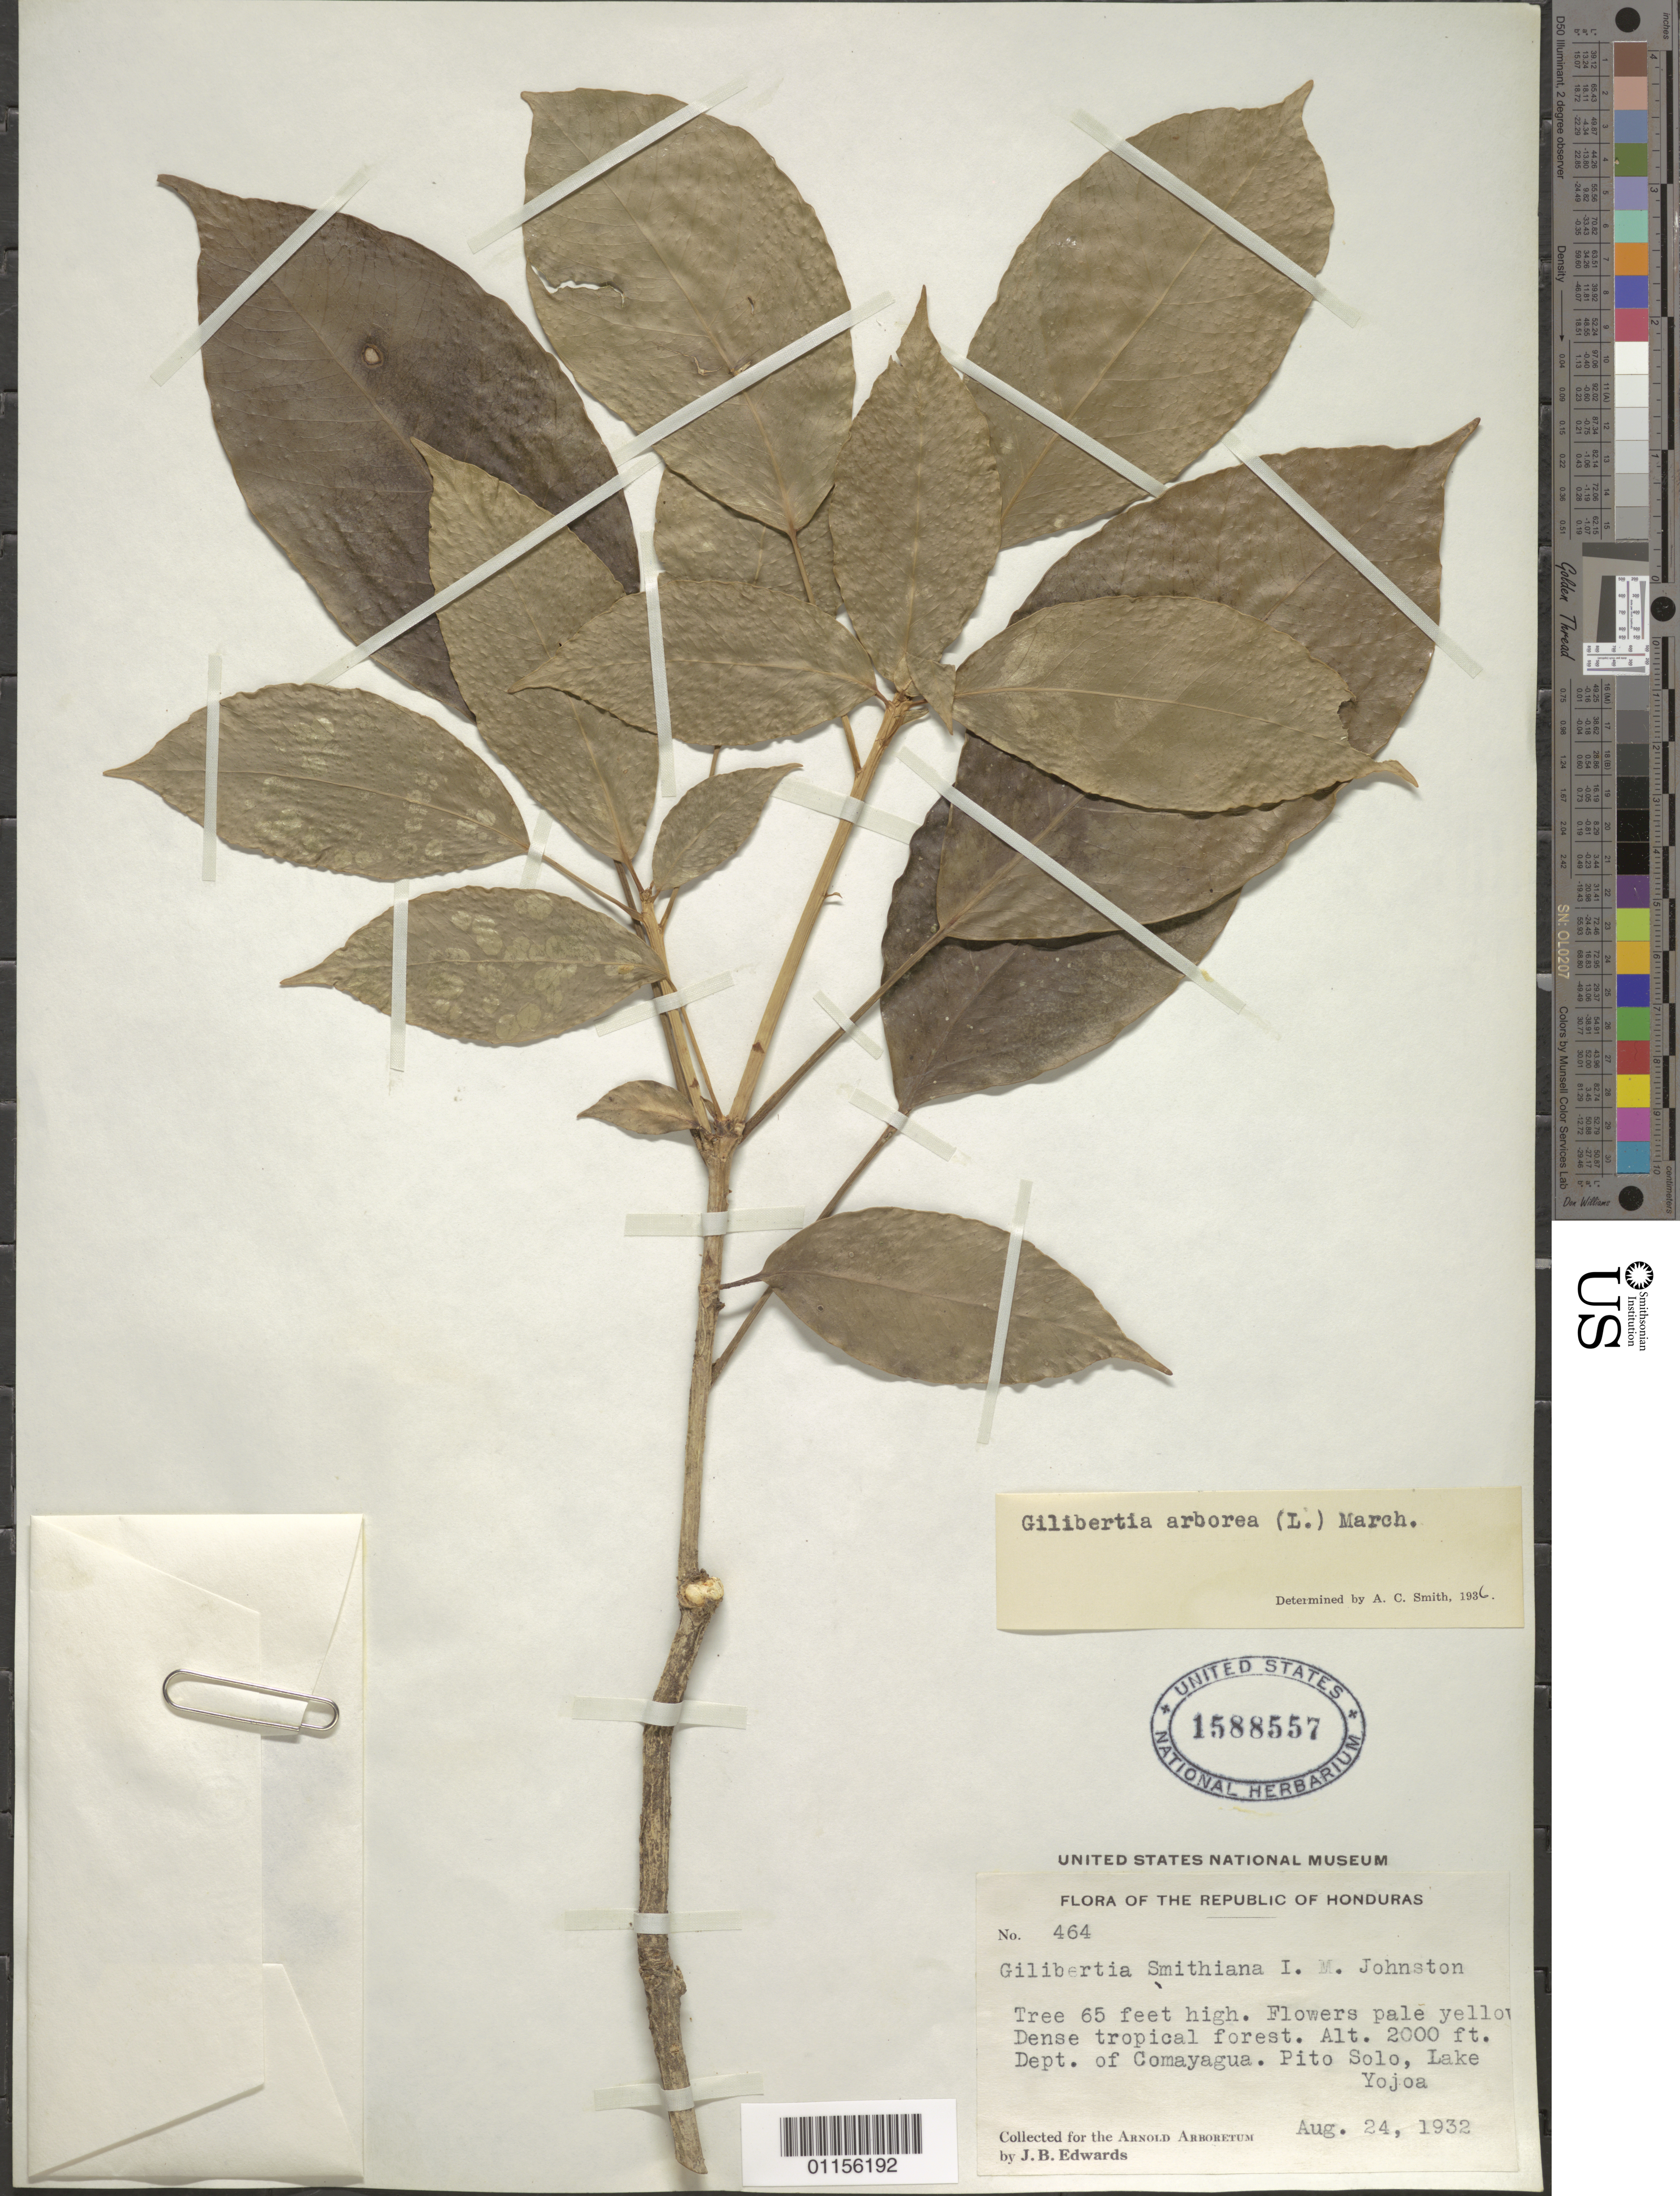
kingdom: Plantae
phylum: Tracheophyta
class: Magnoliopsida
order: Apiales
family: Araliaceae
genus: Dendropanax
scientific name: Dendropanax arboreus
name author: (L.) Decne. & Planch.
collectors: J. B. Edwards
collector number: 464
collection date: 1932-08-24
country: Honduras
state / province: Comayagua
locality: Pito Solo, Lake Yojoa.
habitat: Tree, growing in the dense tropical forest.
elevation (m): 610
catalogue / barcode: US 1588557